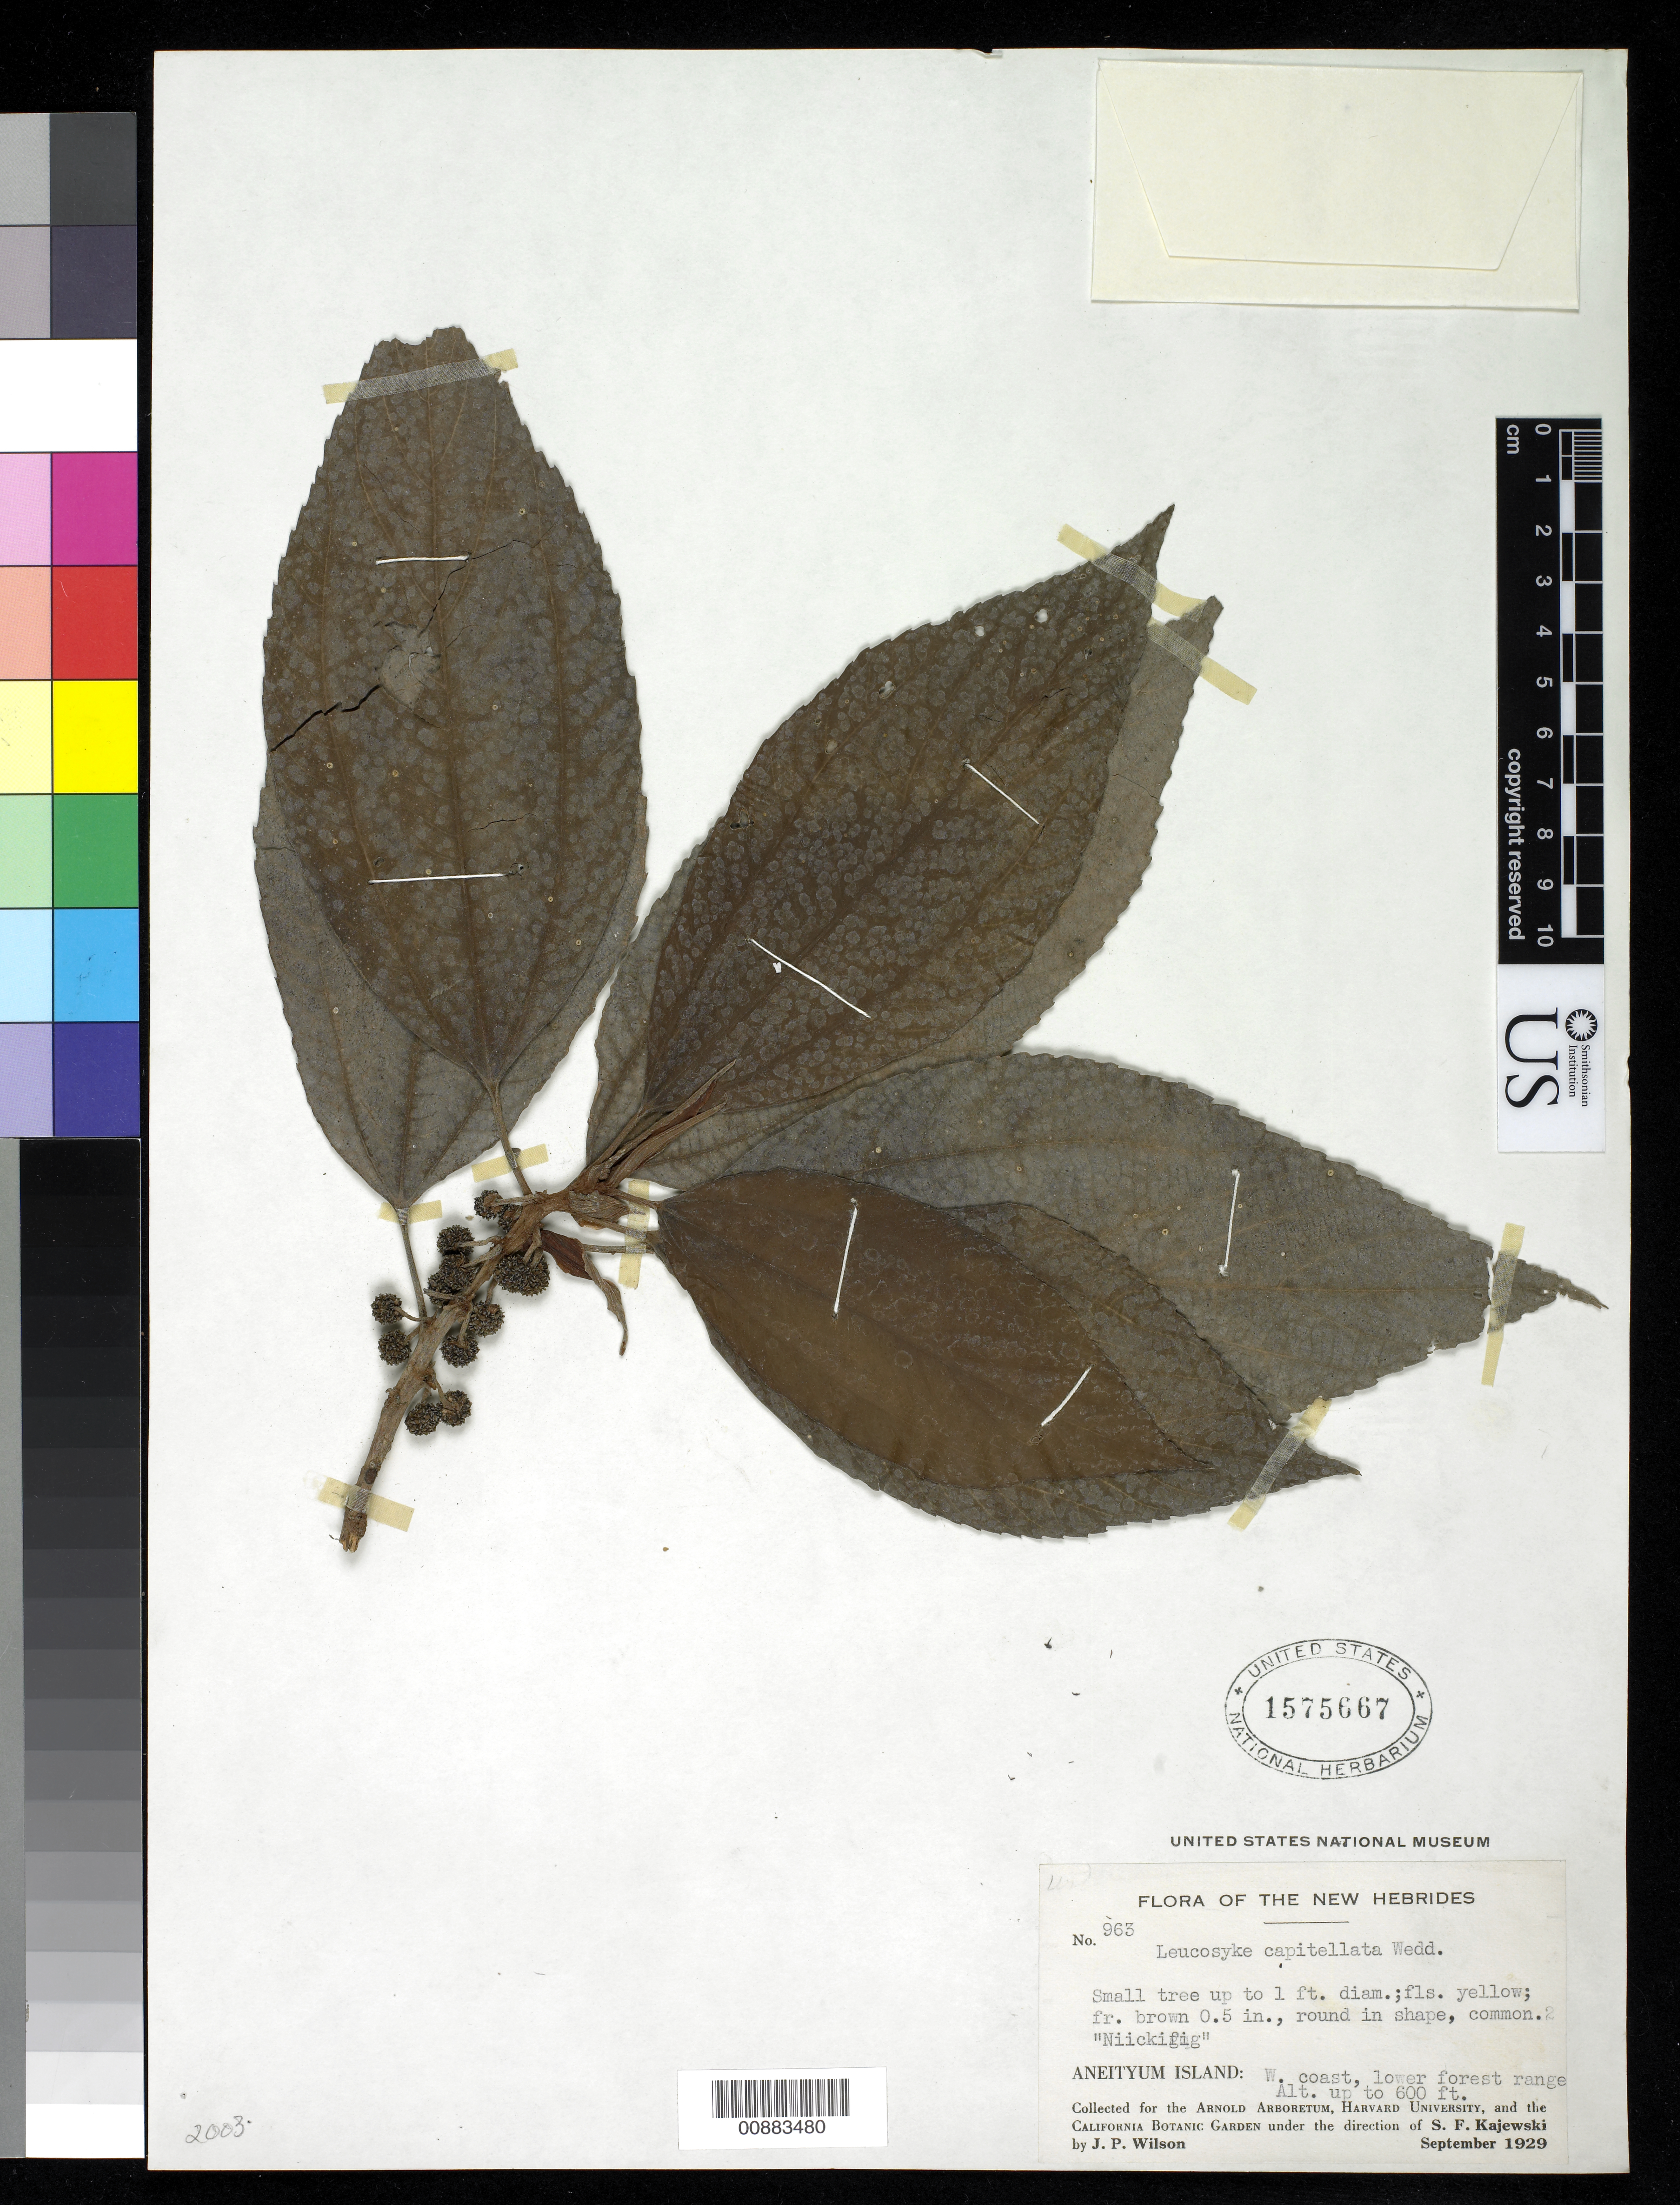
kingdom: Plantae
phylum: Tracheophyta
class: Magnoliopsida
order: Rosales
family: Urticaceae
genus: Leucosyke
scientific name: Leucosyke capitellata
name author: (Poir.) Wedd.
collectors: S. Kajewski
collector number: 963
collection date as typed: Sep 1929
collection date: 1929-09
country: Vanuatu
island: Anatom [Aneityum]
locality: West Coast of Aneityum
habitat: lower forest range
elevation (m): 183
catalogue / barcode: US 1575667